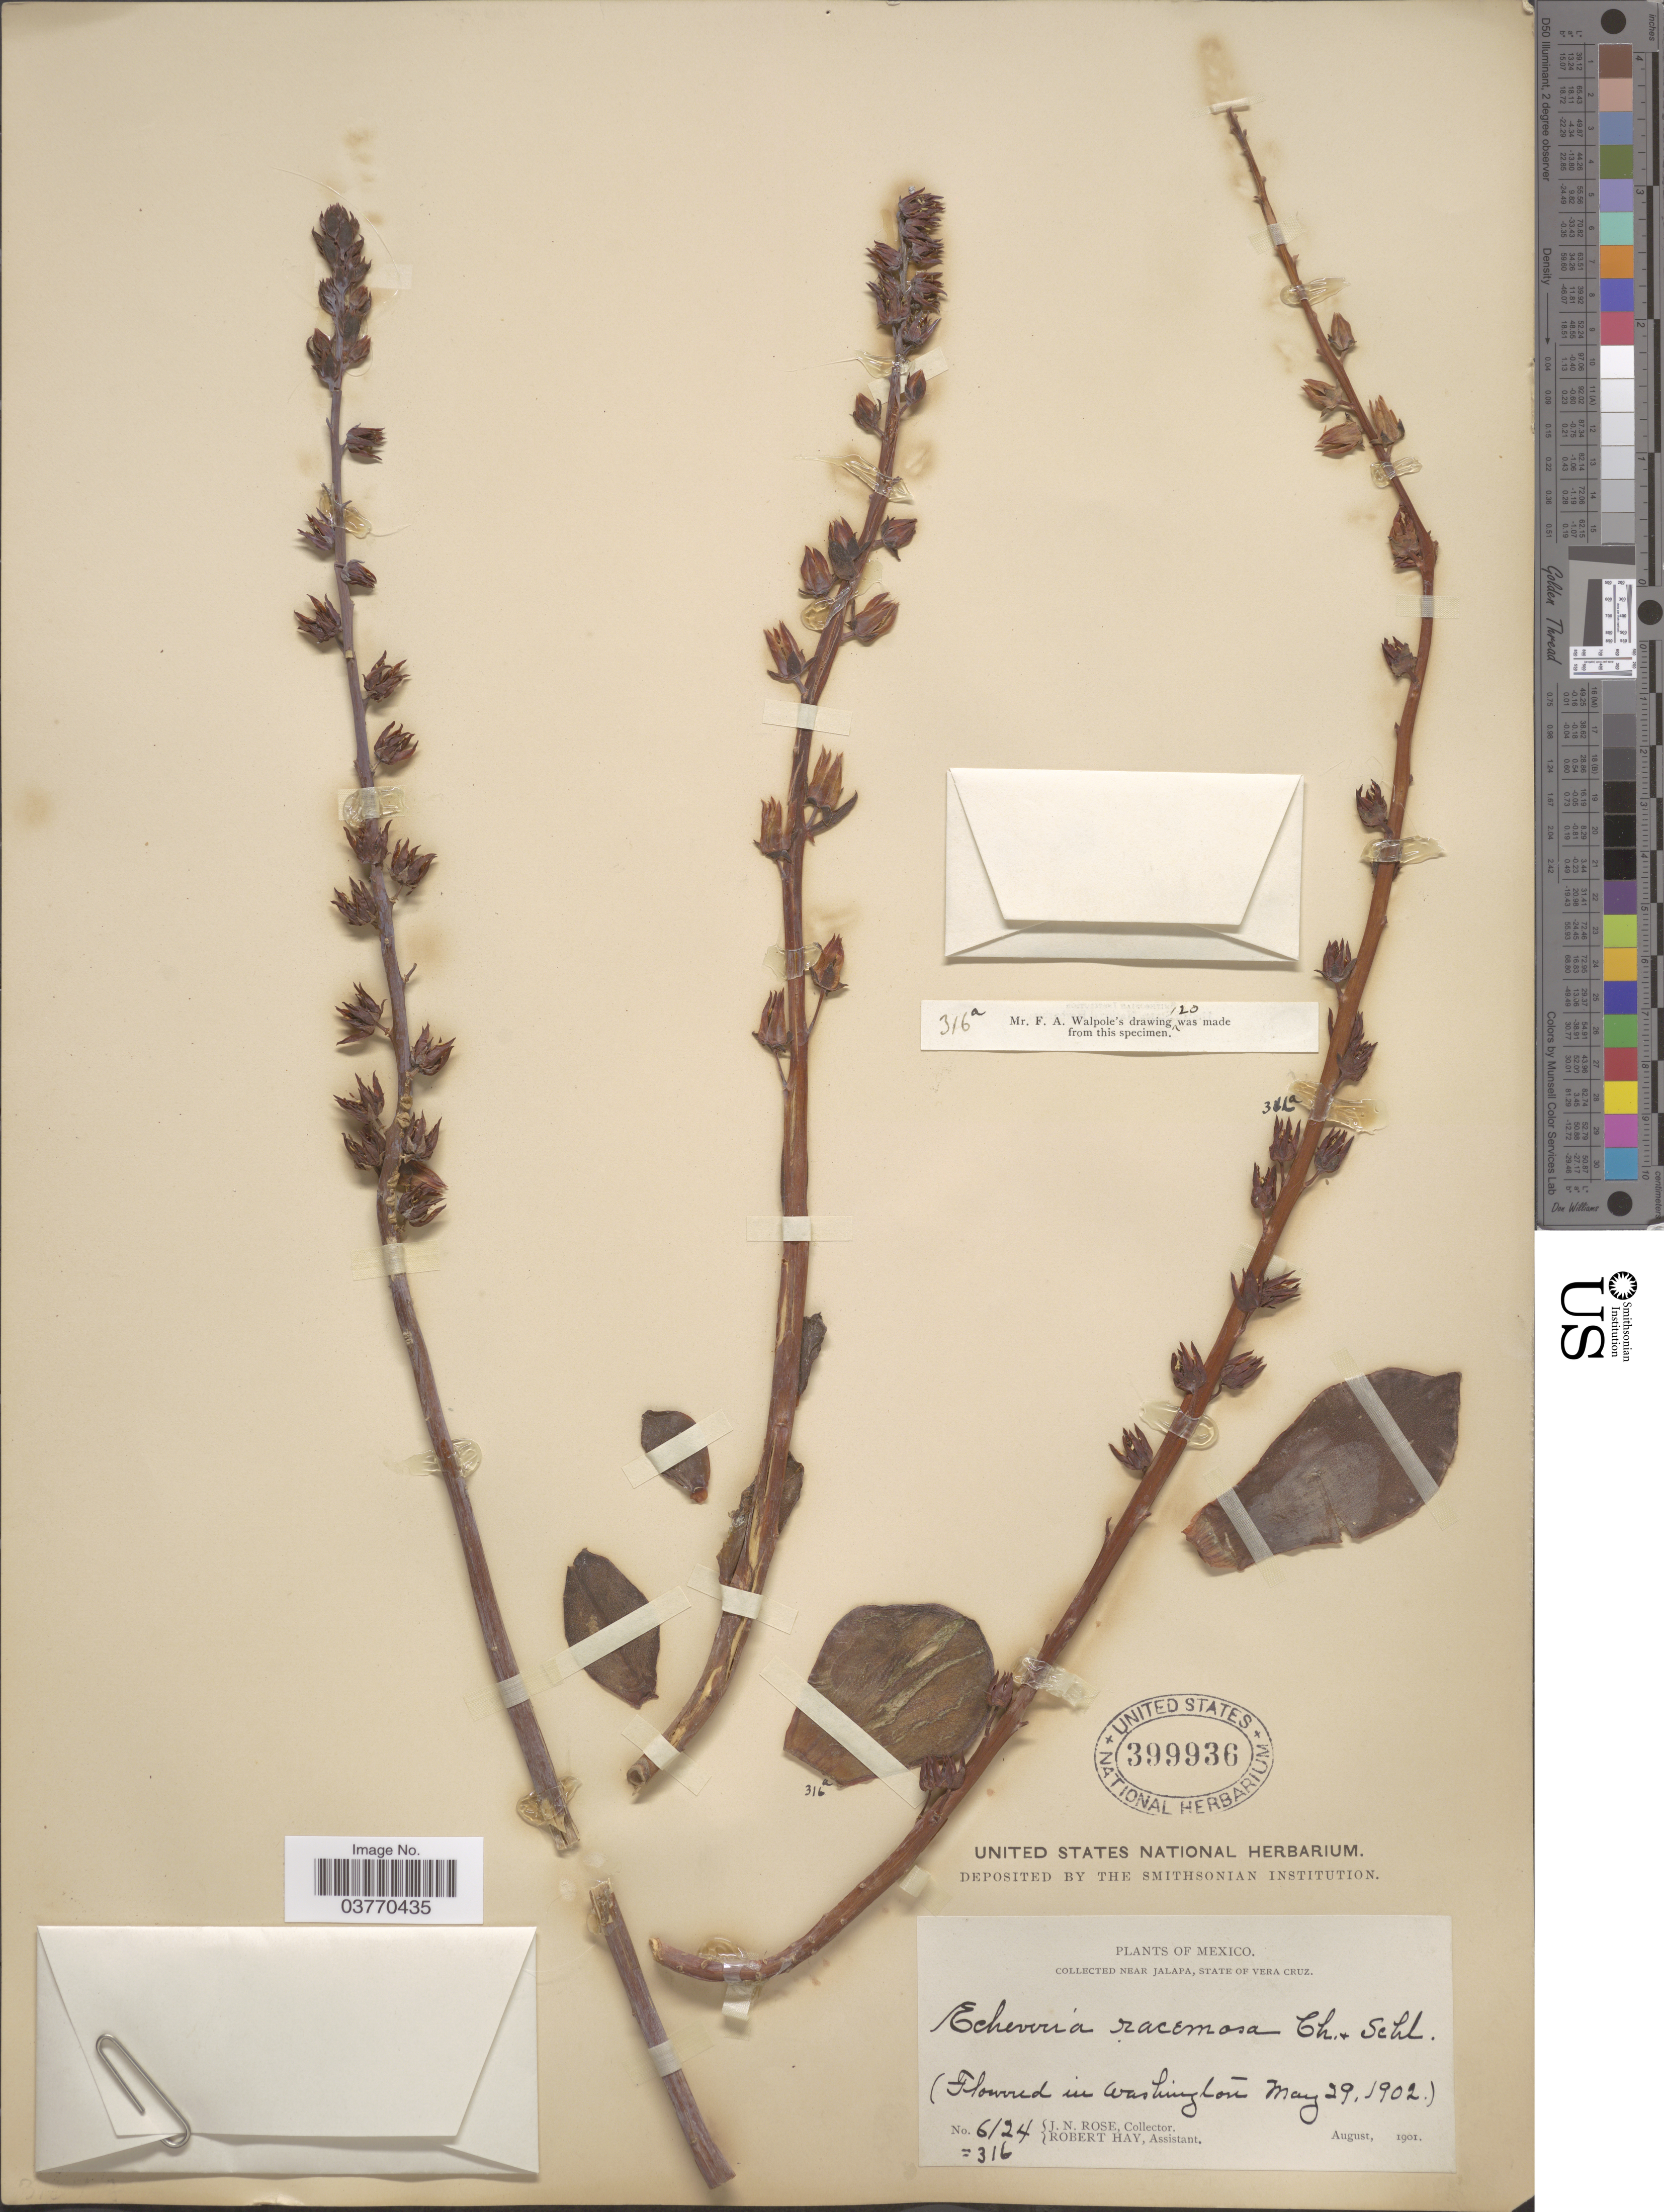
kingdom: Plantae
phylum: Tracheophyta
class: Magnoliopsida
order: Saxifragales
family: Crassulaceae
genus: Echeveria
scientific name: Echeveria racemosa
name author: Schltdl. & Cham.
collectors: J. N. Rose & R. Hay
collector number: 6124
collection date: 1901-08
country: Mexico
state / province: Veracruz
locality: Near Jalapa, State of Vera Cruz.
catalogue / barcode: US 399936